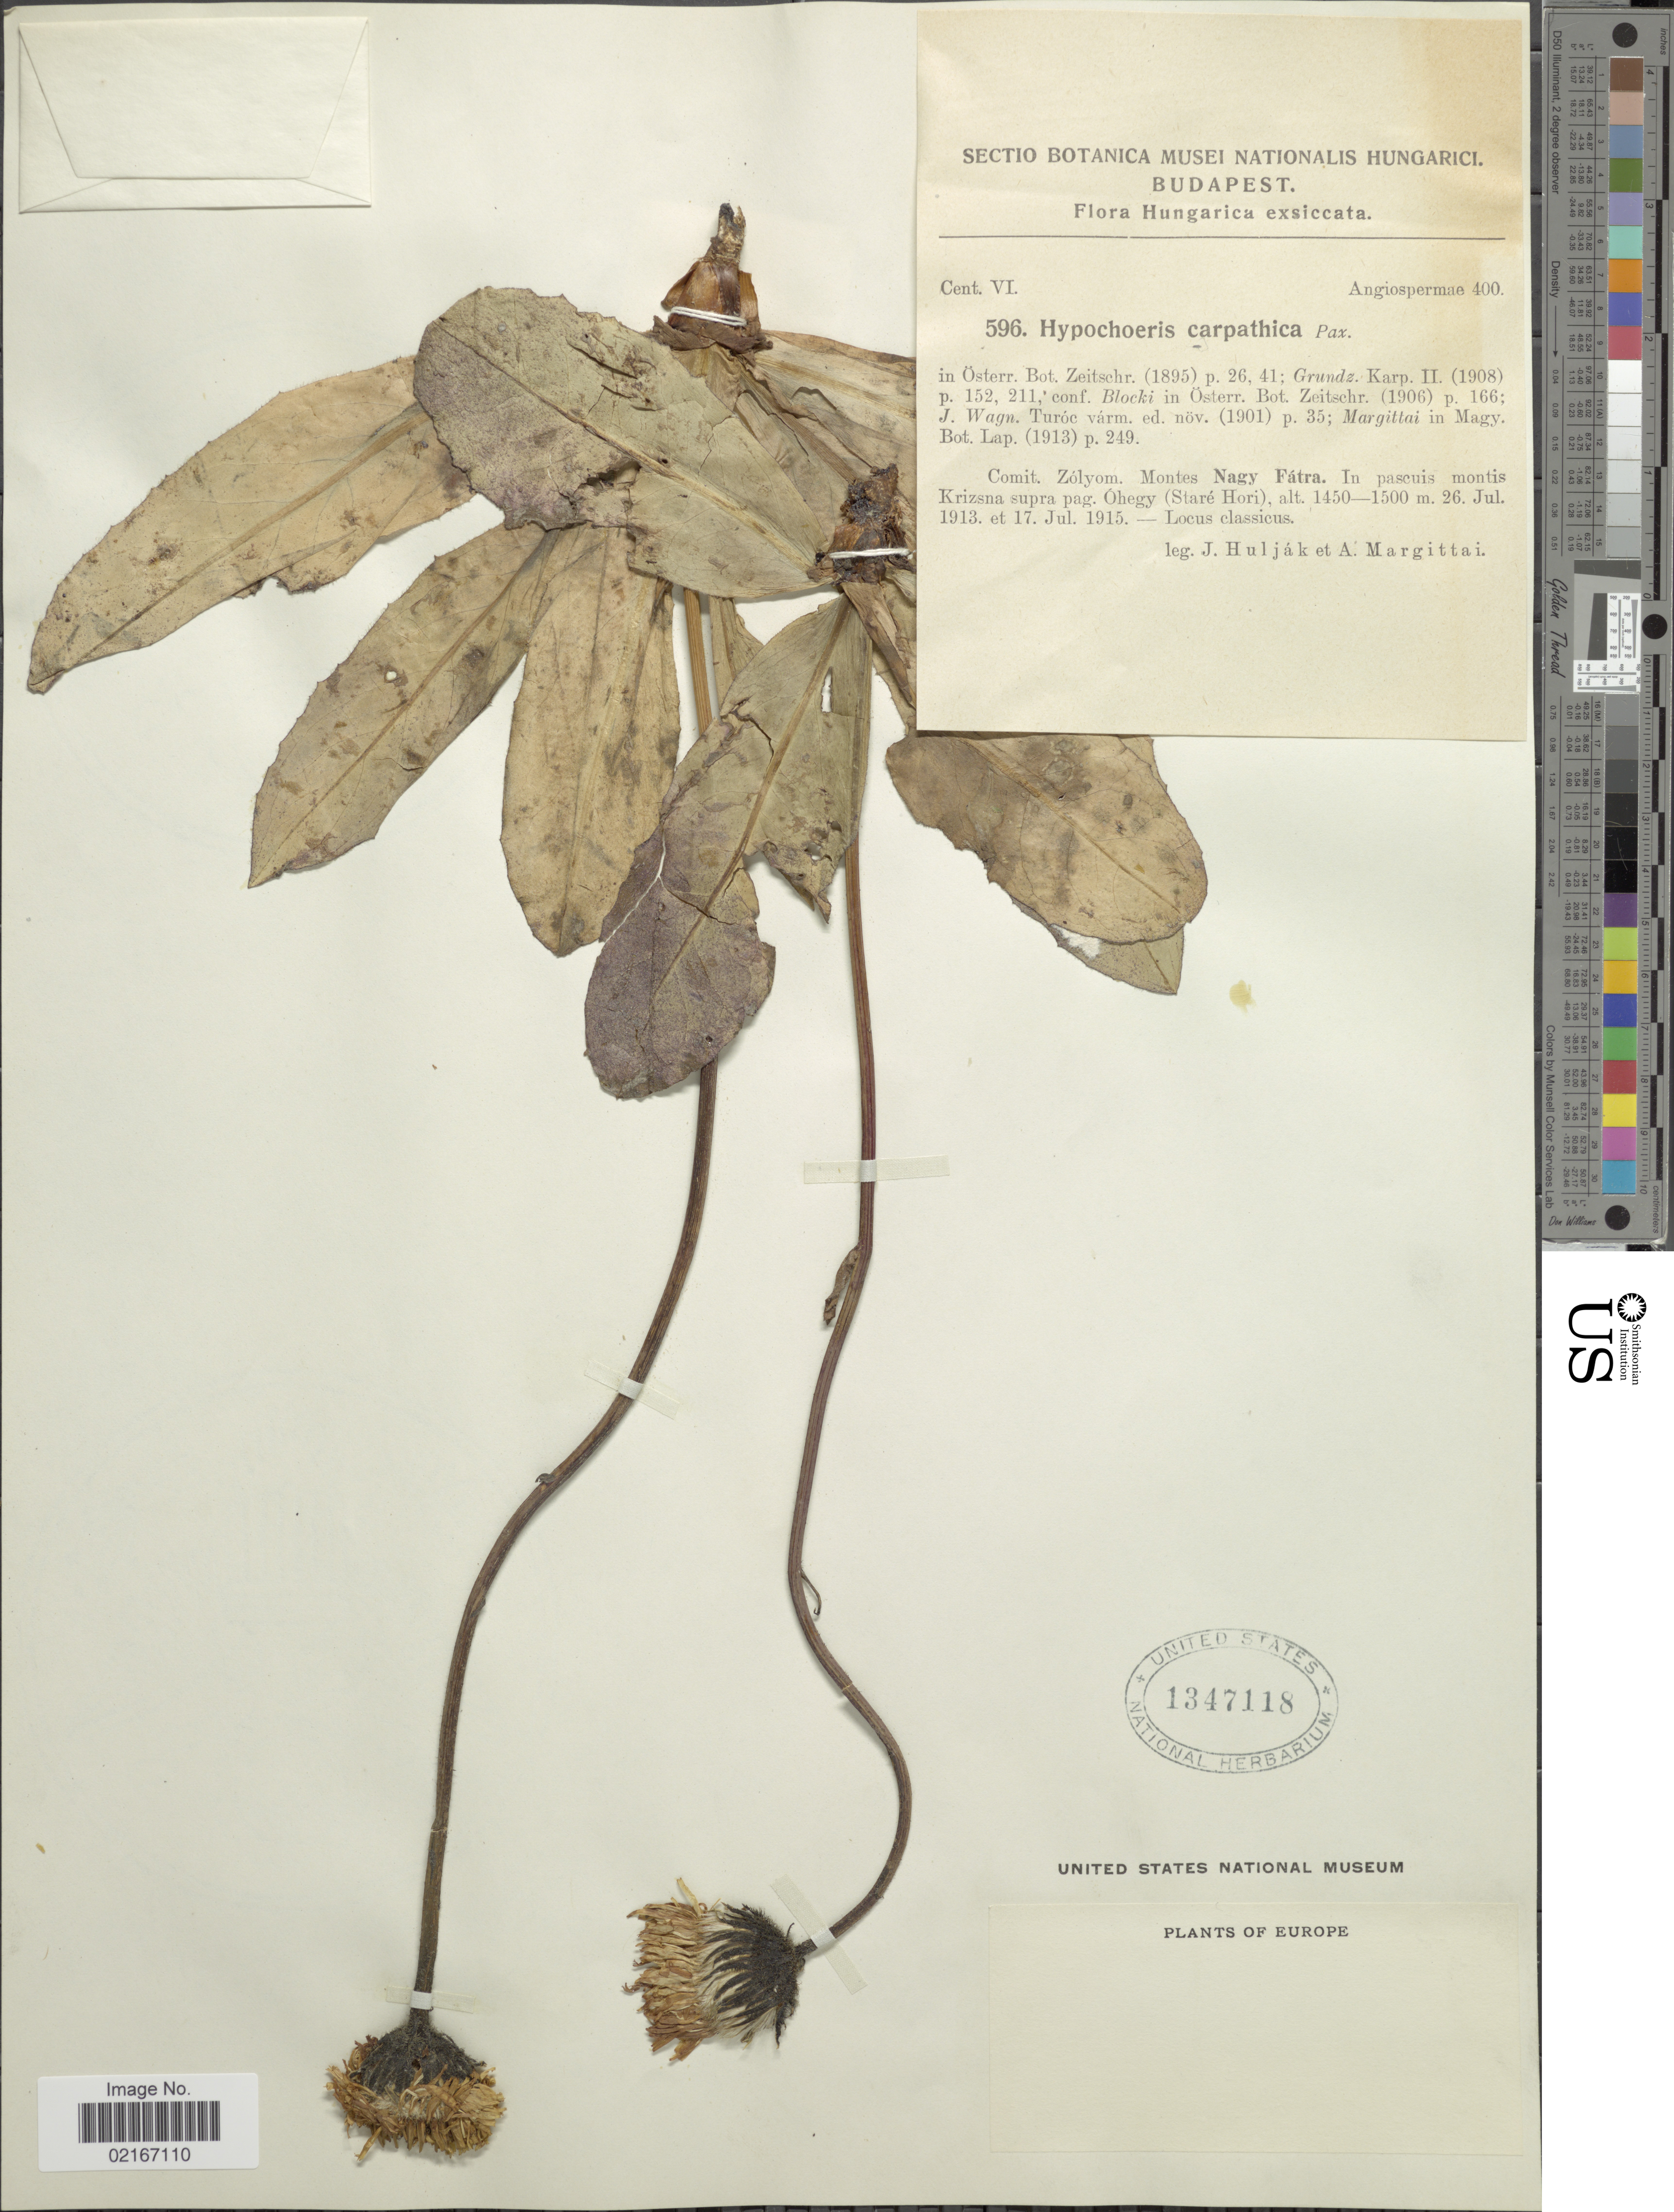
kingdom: Plantae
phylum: Tracheophyta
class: Magnoliopsida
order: Asterales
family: Asteraceae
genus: Hypochaeris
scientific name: Hypochaeris carpathica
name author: Pax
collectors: J. Huljak & A. Margittai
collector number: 596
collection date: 1913-07-26/1915-07-17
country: Hungary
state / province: Budapest, Capital District of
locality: Comit, Zolyom, Montes Nagy Fatra, in pascuis montis Krizsna supra pag. Ohegy (Stare Hori)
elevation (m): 1450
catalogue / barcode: US 1347118